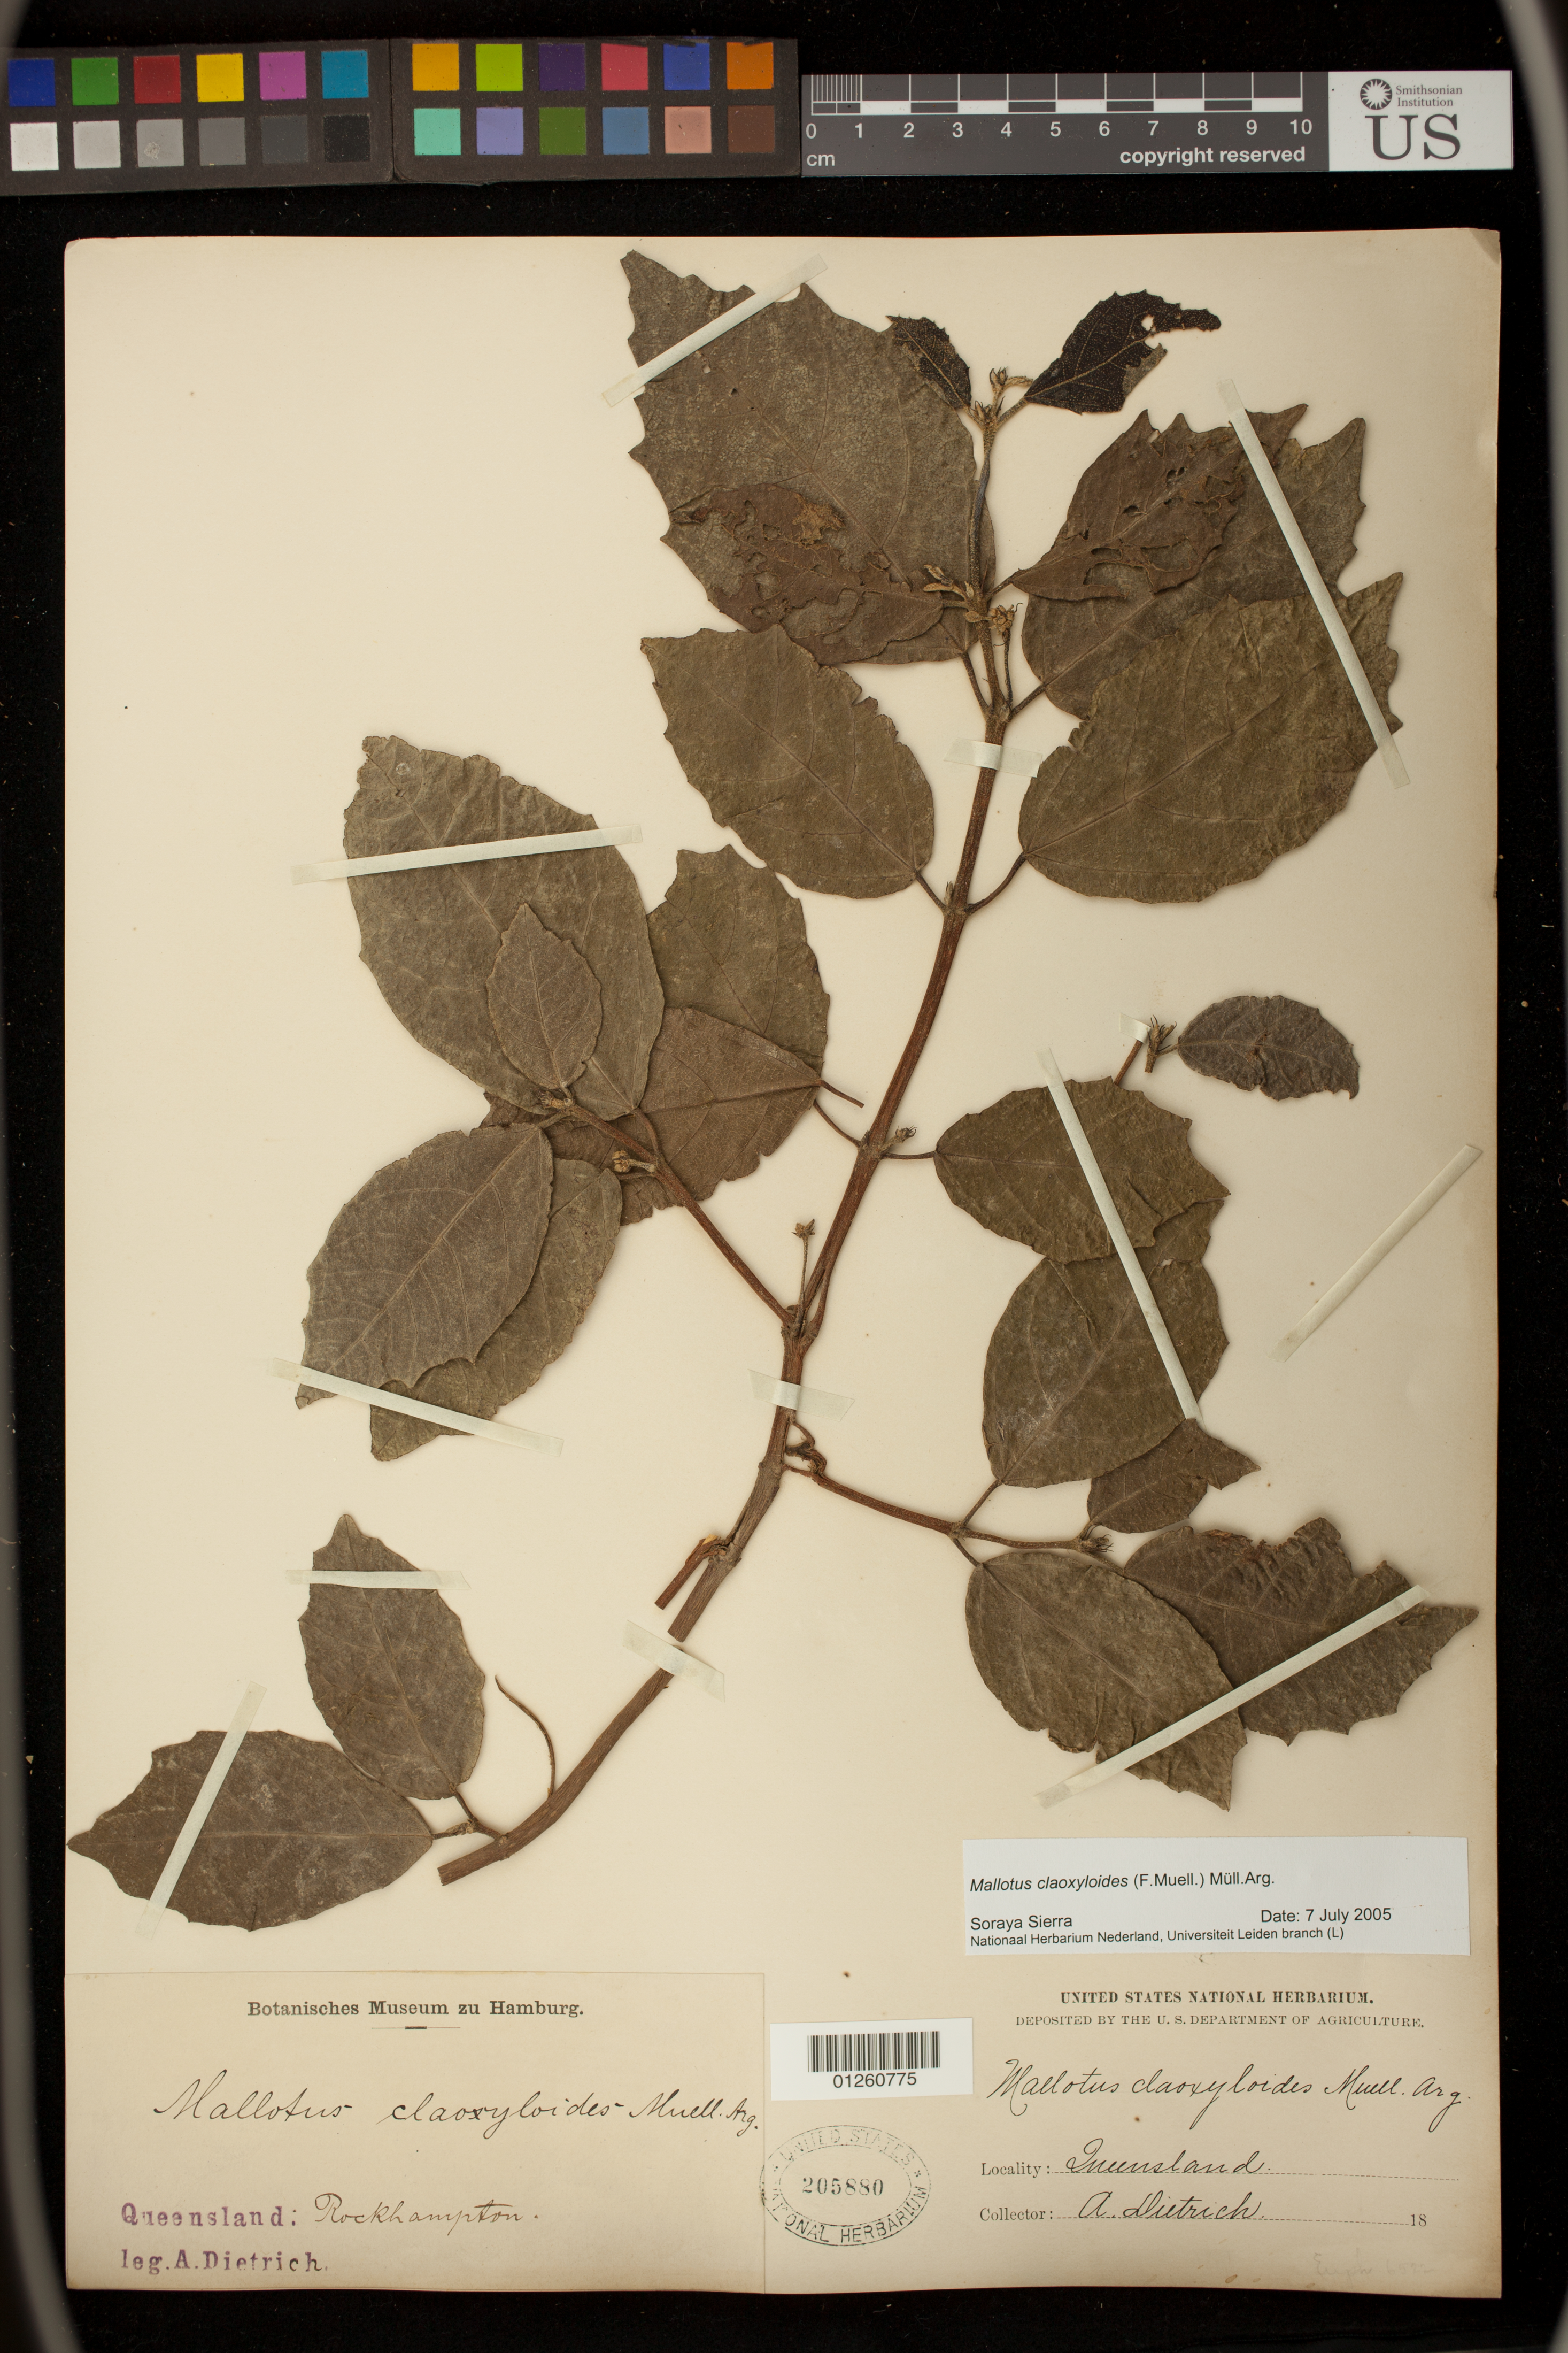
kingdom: Plantae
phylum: Tracheophyta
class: Magnoliopsida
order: Malpighiales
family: Euphorbiaceae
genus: Mallotus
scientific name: Mallotus claoxyloides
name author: (F. Muell.) Müll. Arg.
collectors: A. Dietrich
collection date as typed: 18--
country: Australia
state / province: Queensland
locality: Rockhampton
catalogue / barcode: US 205880